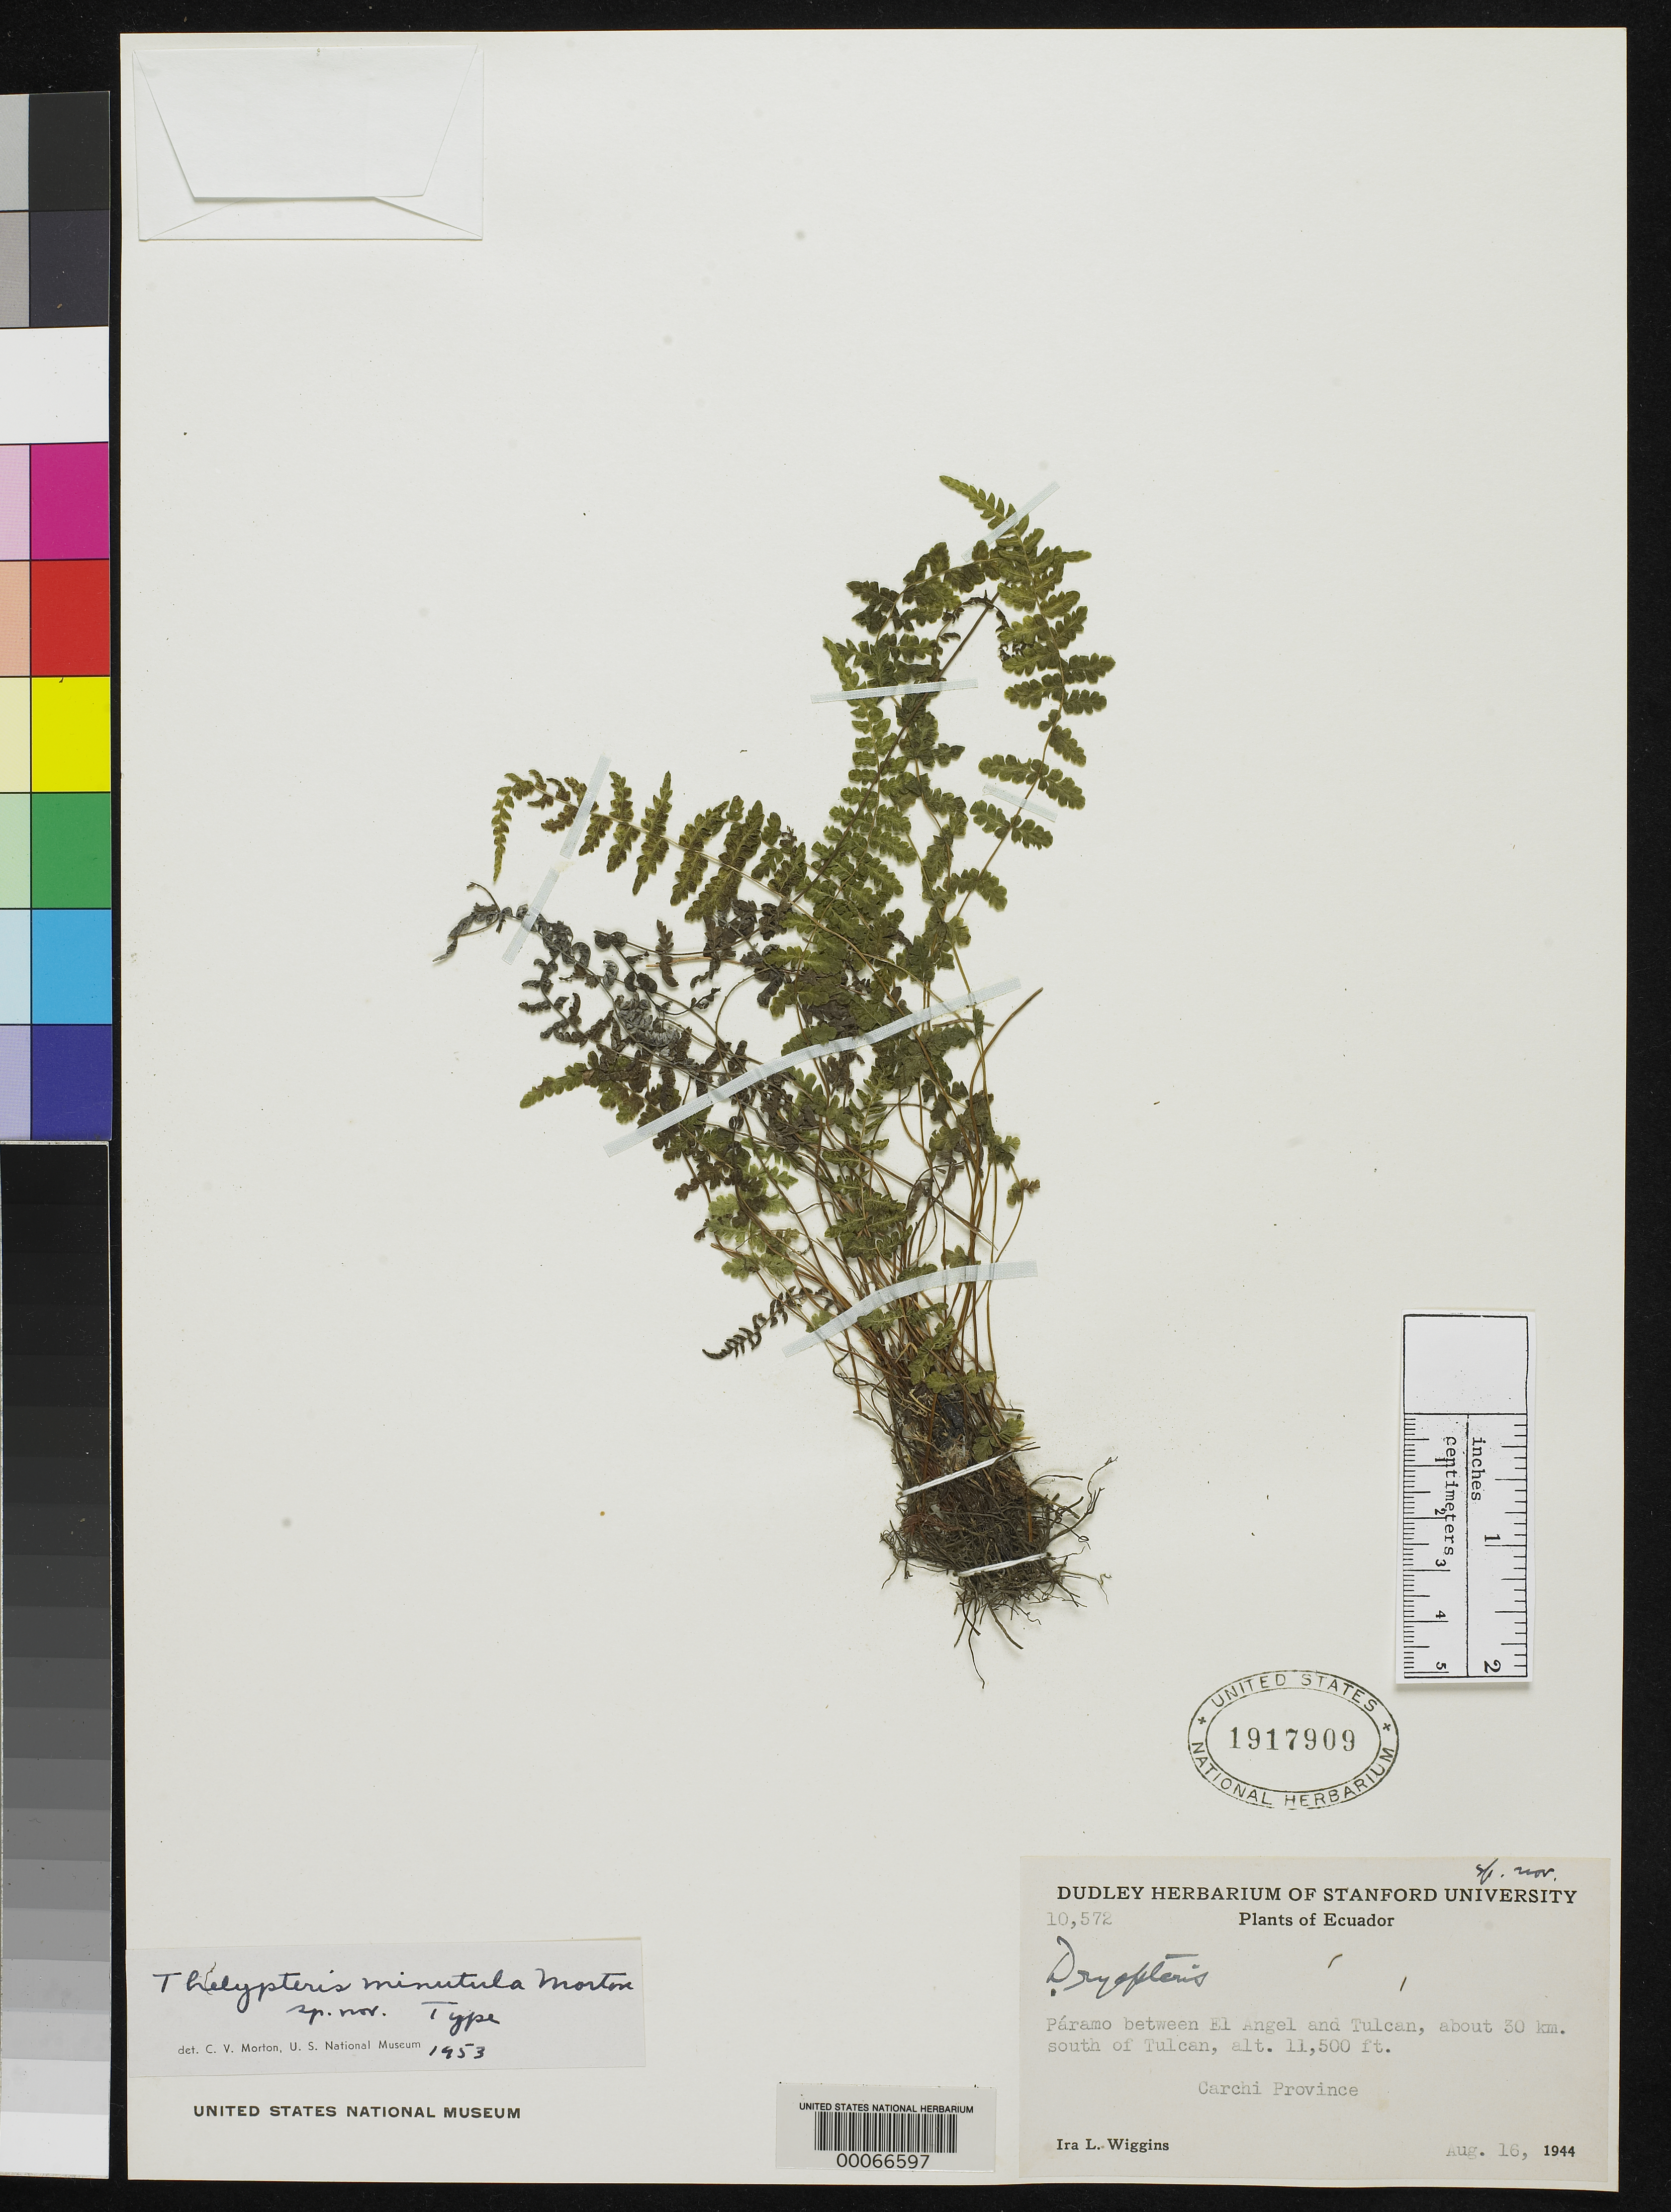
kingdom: Plantae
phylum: Tracheophyta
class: Polypodiopsida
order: Polypodiales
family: Thelypteridaceae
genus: Thelypteris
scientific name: Thelypteris minutula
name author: C.V. Morton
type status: Holotype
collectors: I. L. Wiggins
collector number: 10572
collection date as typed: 18 Aug 1944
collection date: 1944-08-18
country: Ecuador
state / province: Carchi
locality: Paramo between El Angel 7 Tulcan, ca. 30 km S of Tulan.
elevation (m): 3505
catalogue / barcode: US 1917909